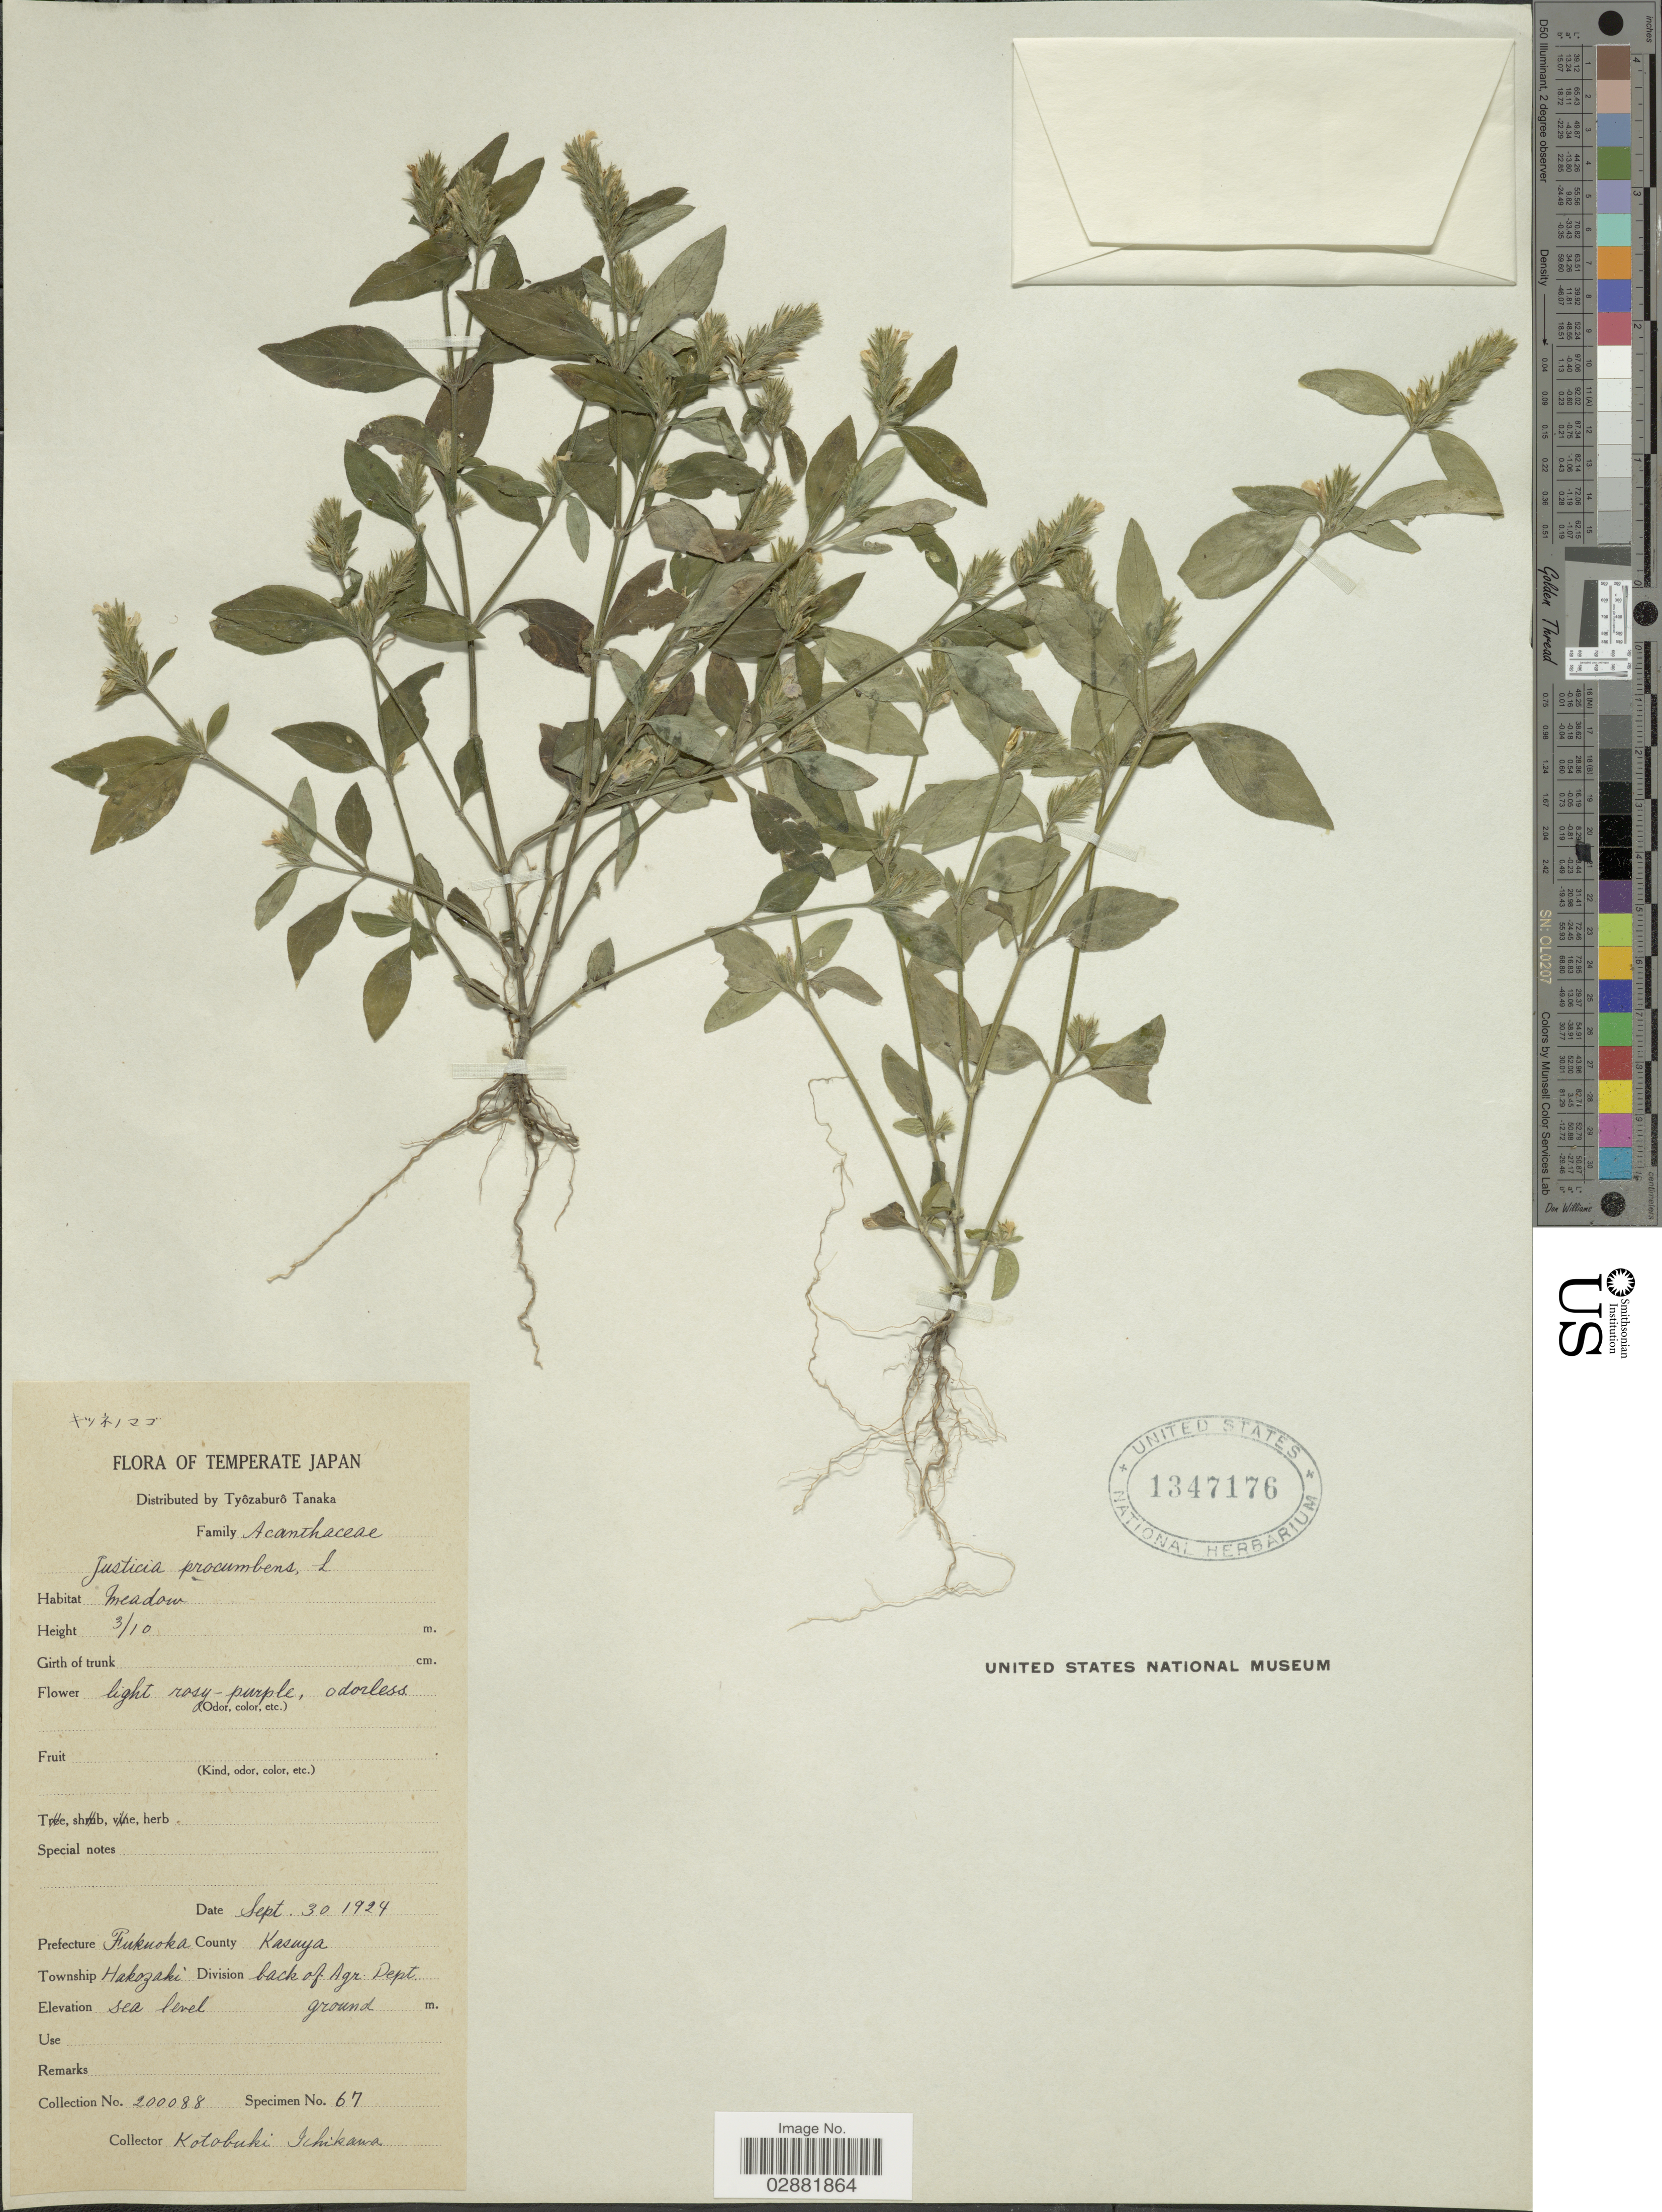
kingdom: Plantae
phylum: Tracheophyta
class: Magnoliopsida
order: Lamiales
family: Acanthaceae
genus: Justicia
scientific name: Justicia procumbens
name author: L.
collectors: K. Ichikawa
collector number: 200088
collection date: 1924-09-30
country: Japan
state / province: Hukuoka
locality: Temperate Japan, Prefecture Fukuoka, County Kasuya, Township Hakozaki, Division back of Agr. Dept.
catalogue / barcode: US 1347176